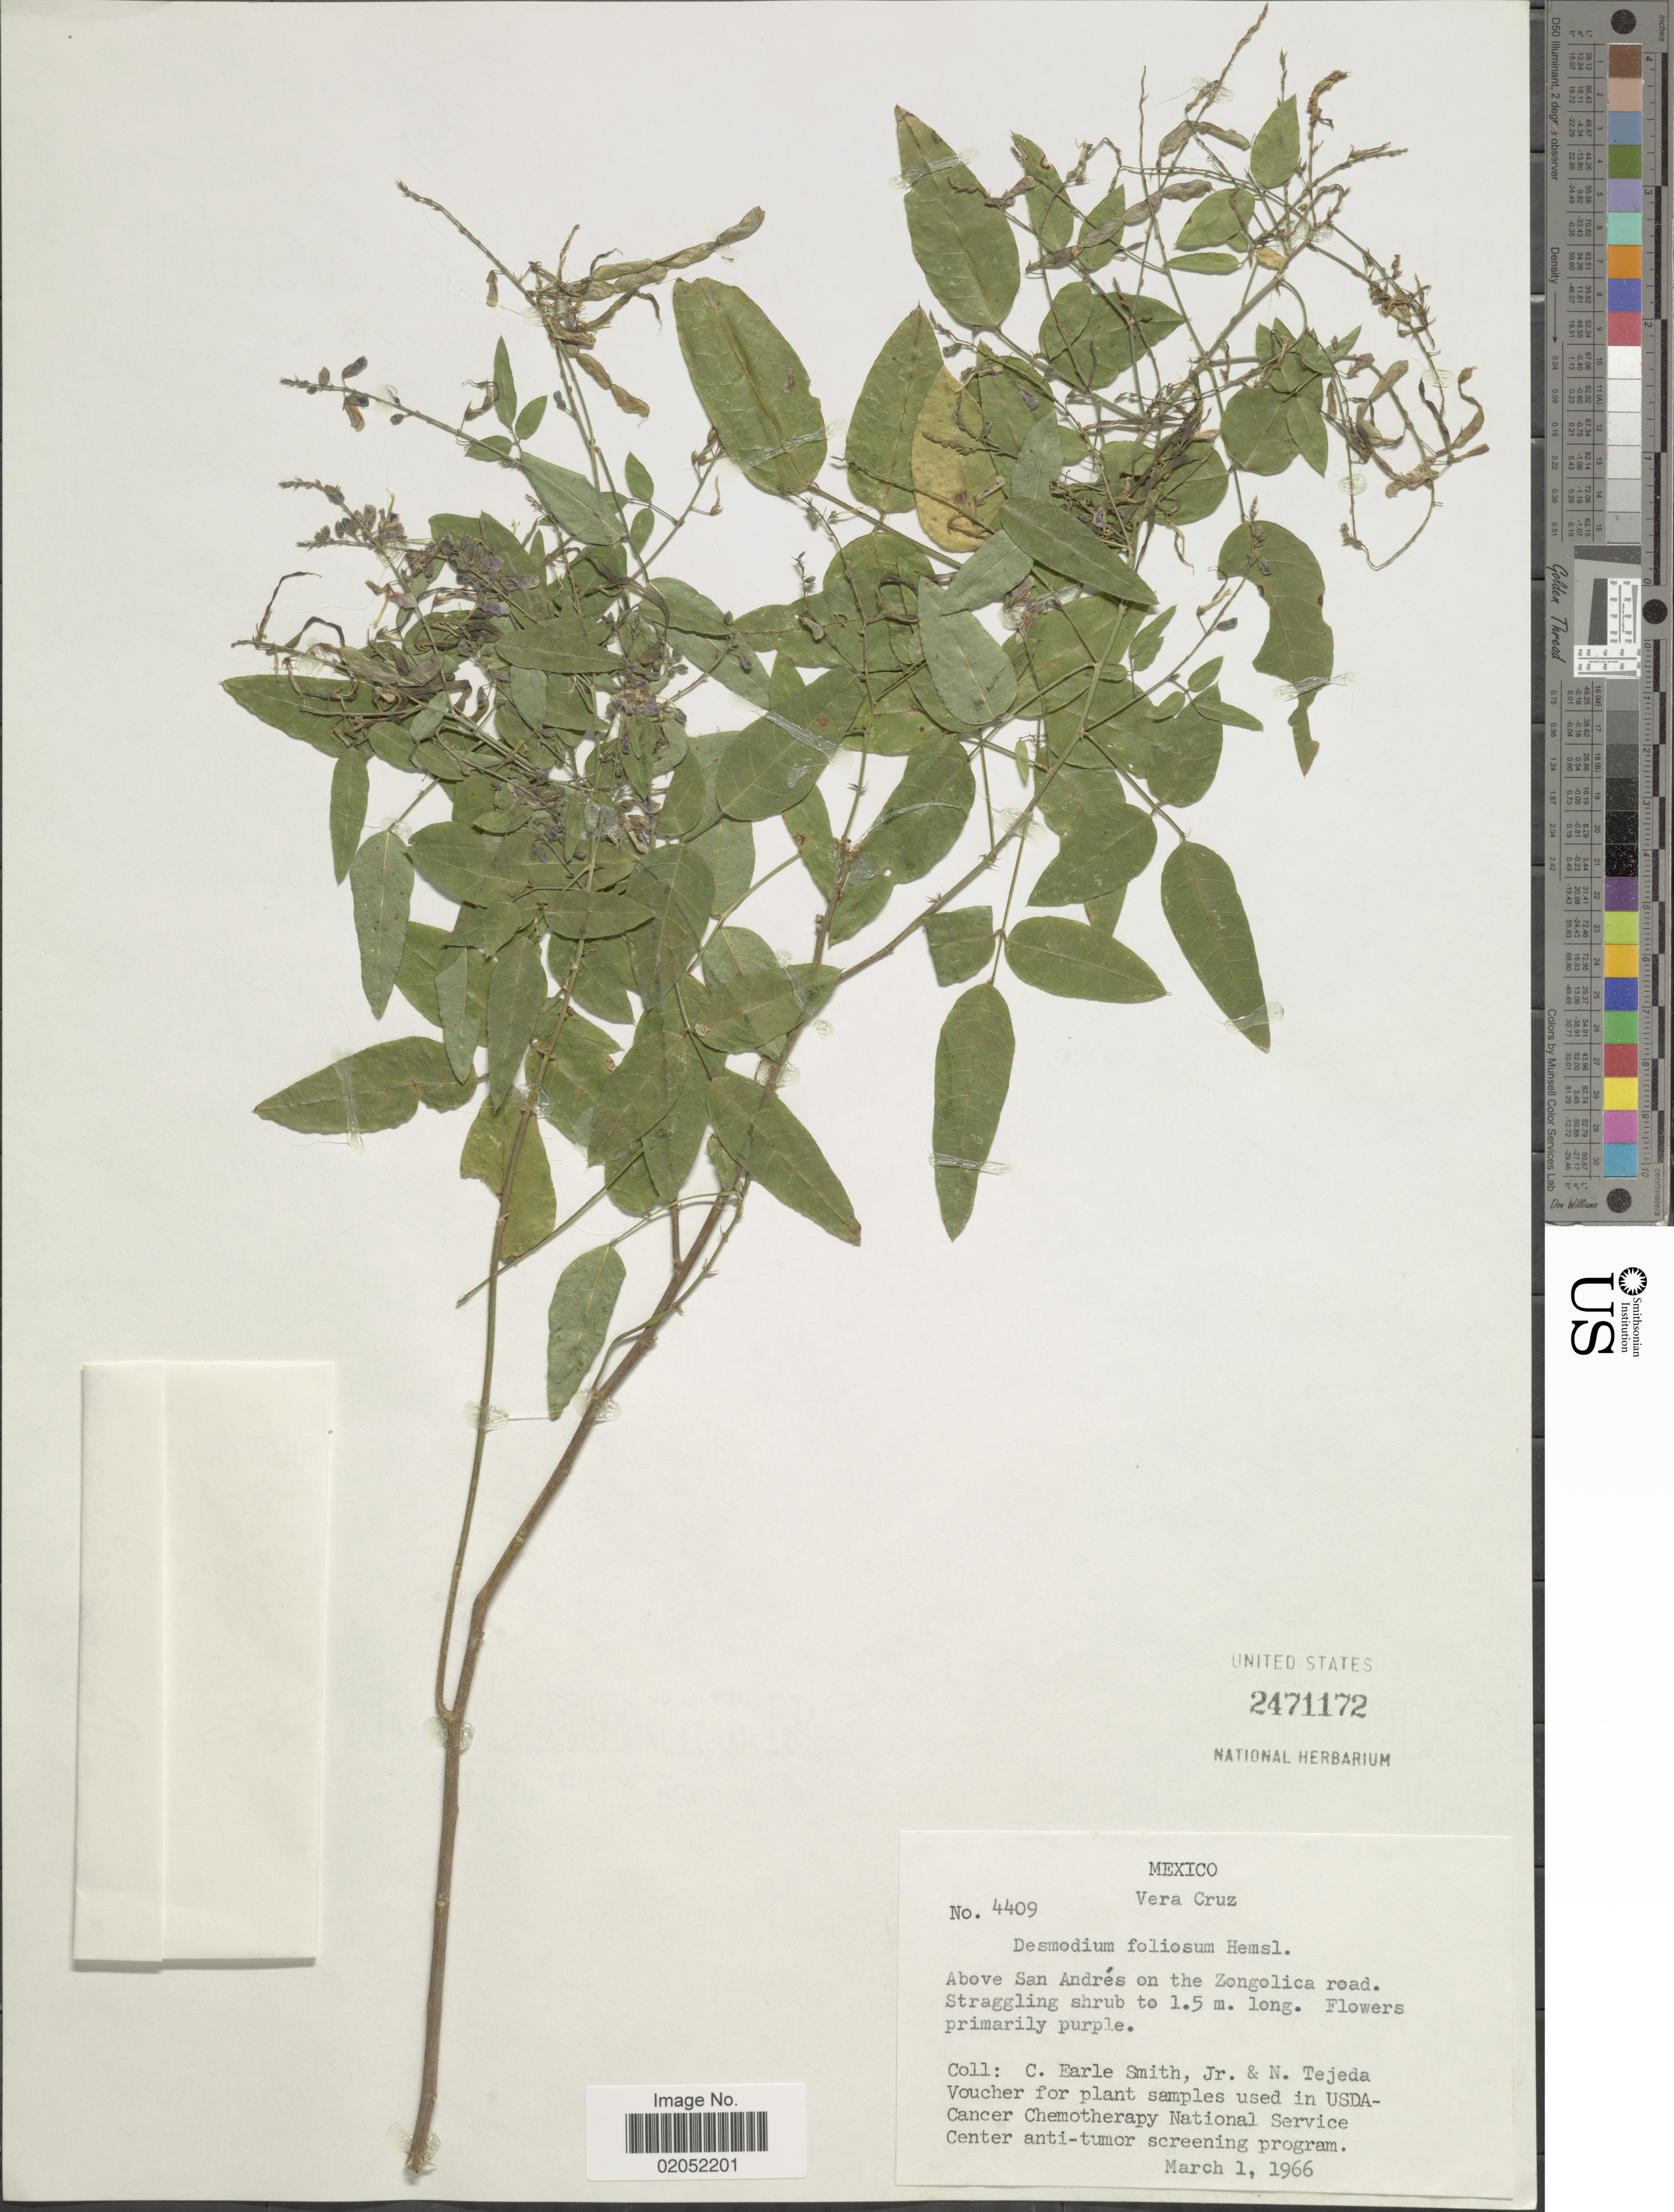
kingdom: Plantae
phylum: Tracheophyta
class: Magnoliopsida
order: Fabales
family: Fabaceae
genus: Desmodium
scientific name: Desmodium foliosum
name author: Hemsl.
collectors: C. E. Smith Jr. & N. Tejeda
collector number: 4409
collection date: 1966-03-01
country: Mexico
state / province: Veracruz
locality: Vera Cruz. Above San Andreas on the Zongolica road.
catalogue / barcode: US 2471172